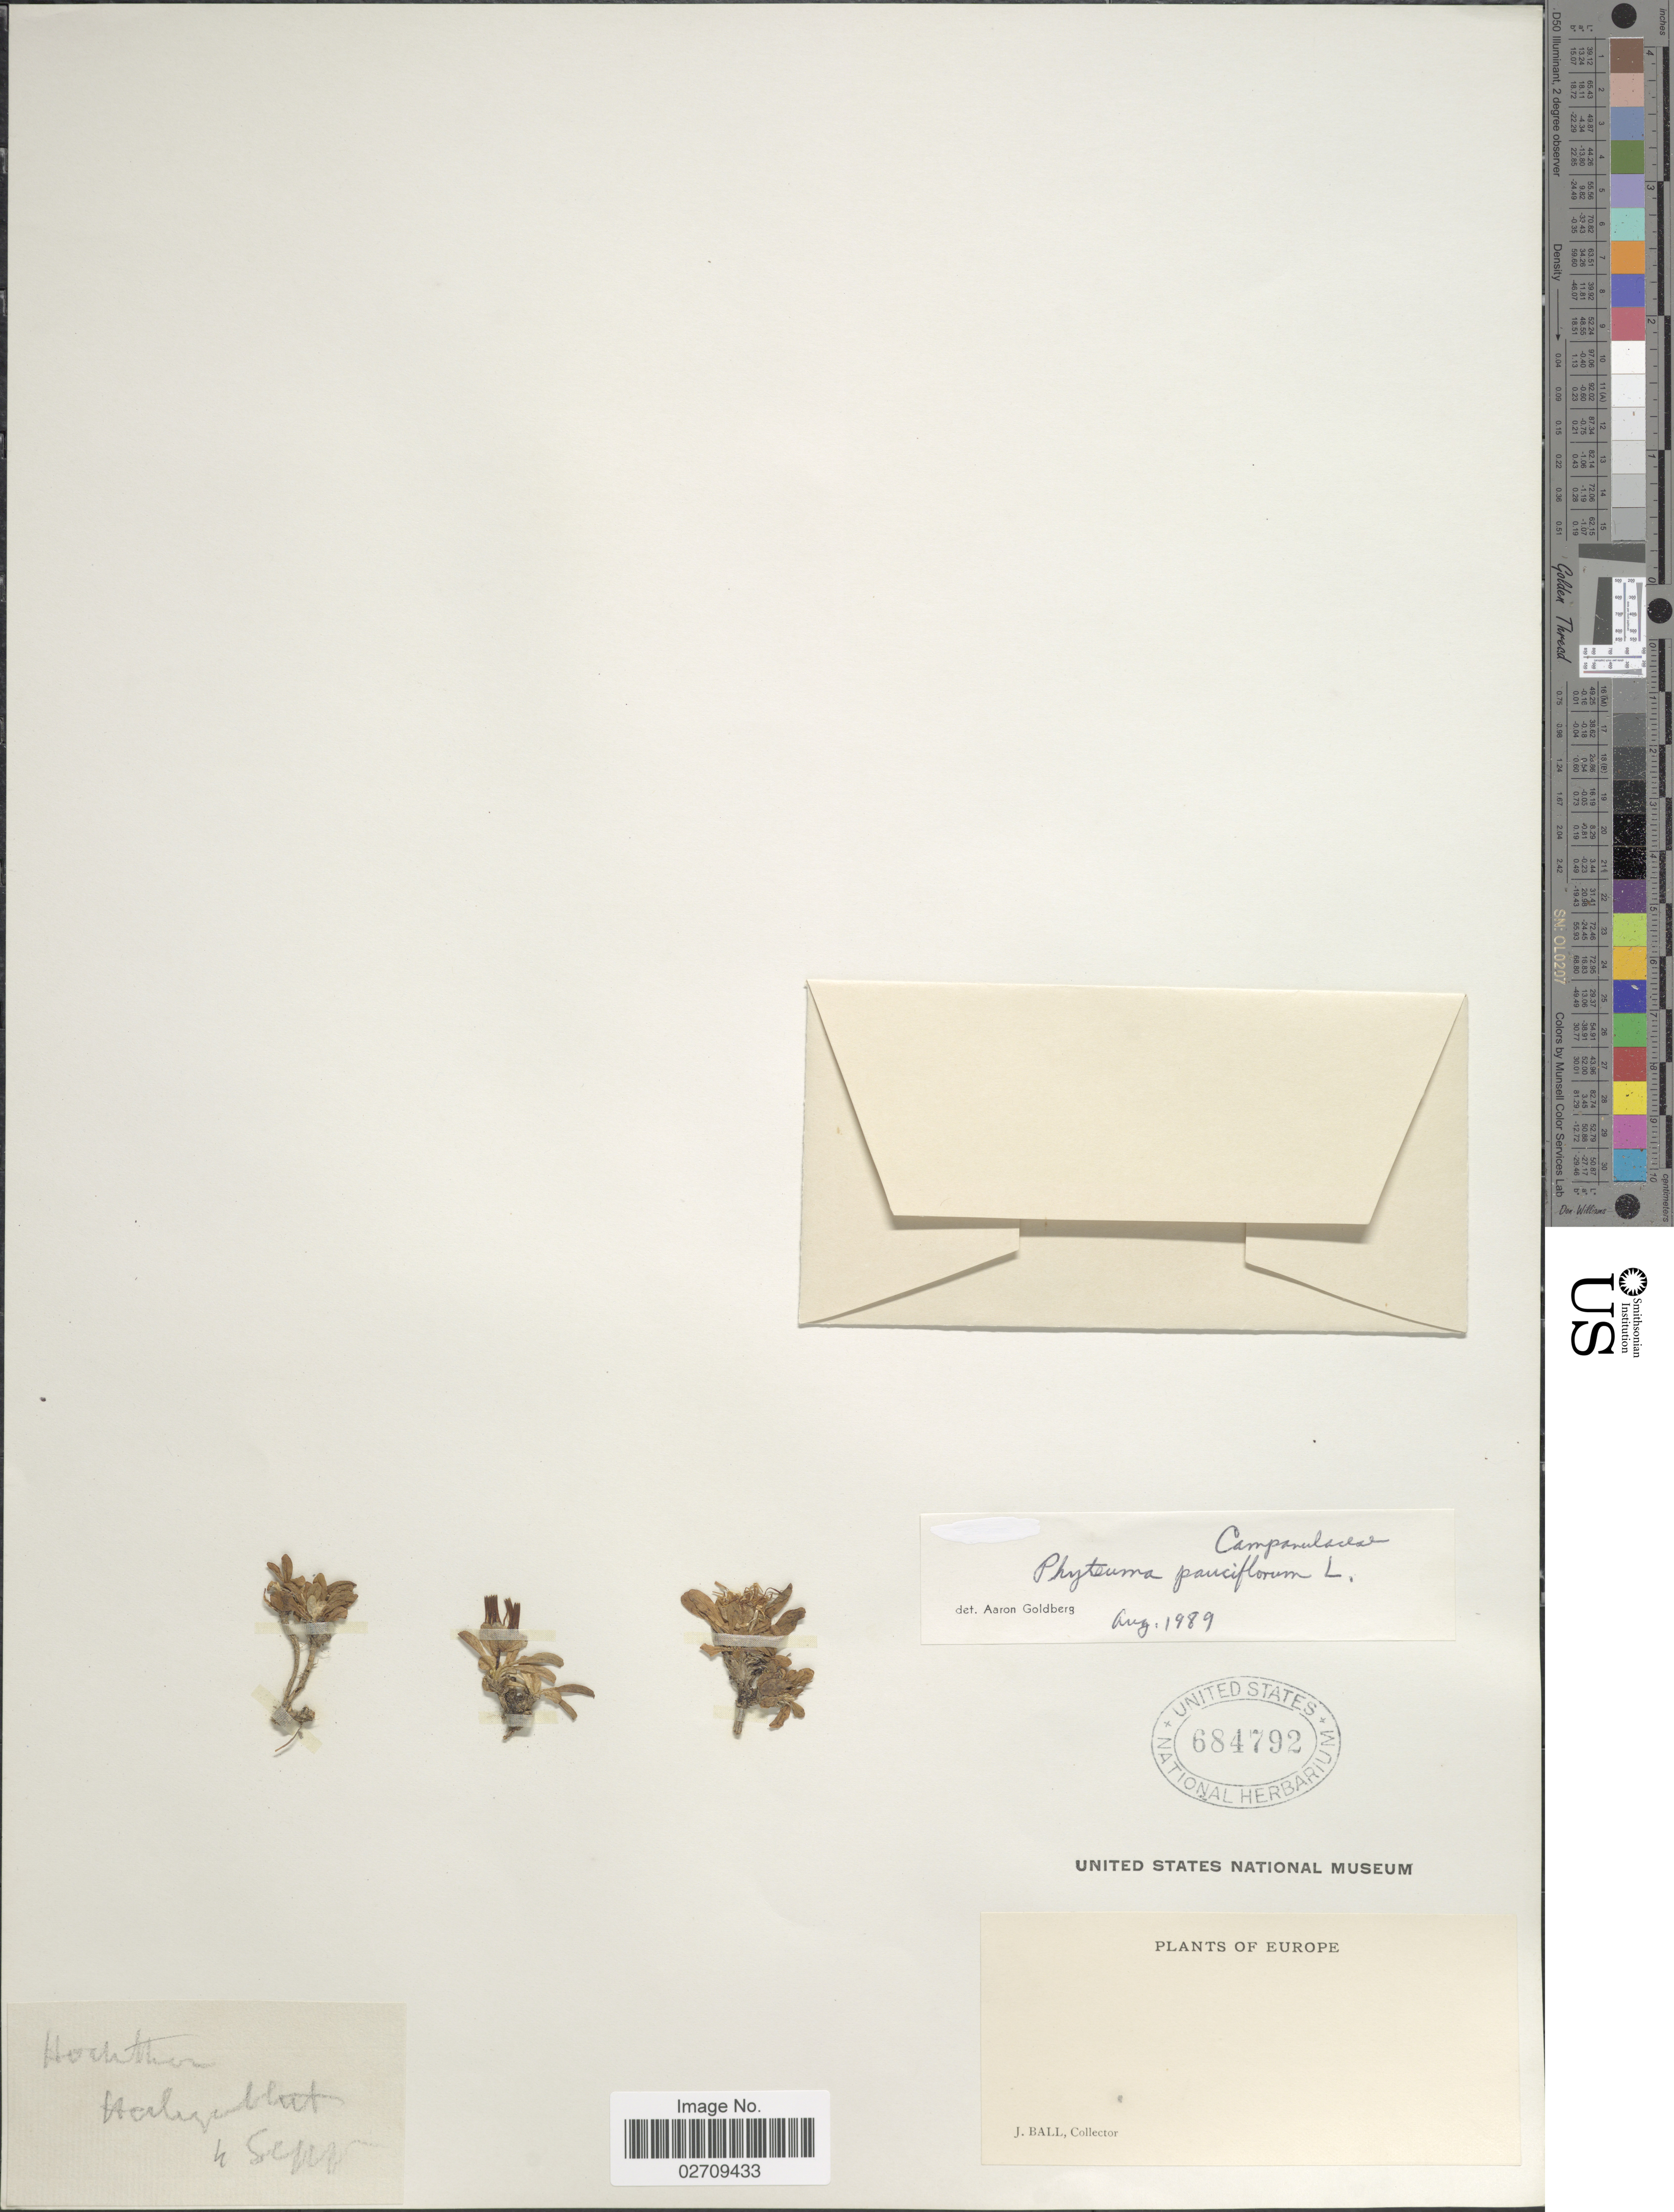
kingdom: Plantae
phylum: Tracheophyta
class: Magnoliopsida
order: Asterales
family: Campanulaceae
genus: Phyteuma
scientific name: Phyteuma pauciflorum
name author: L.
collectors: J. Ball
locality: [illegible text], Europe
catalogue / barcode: US 684792